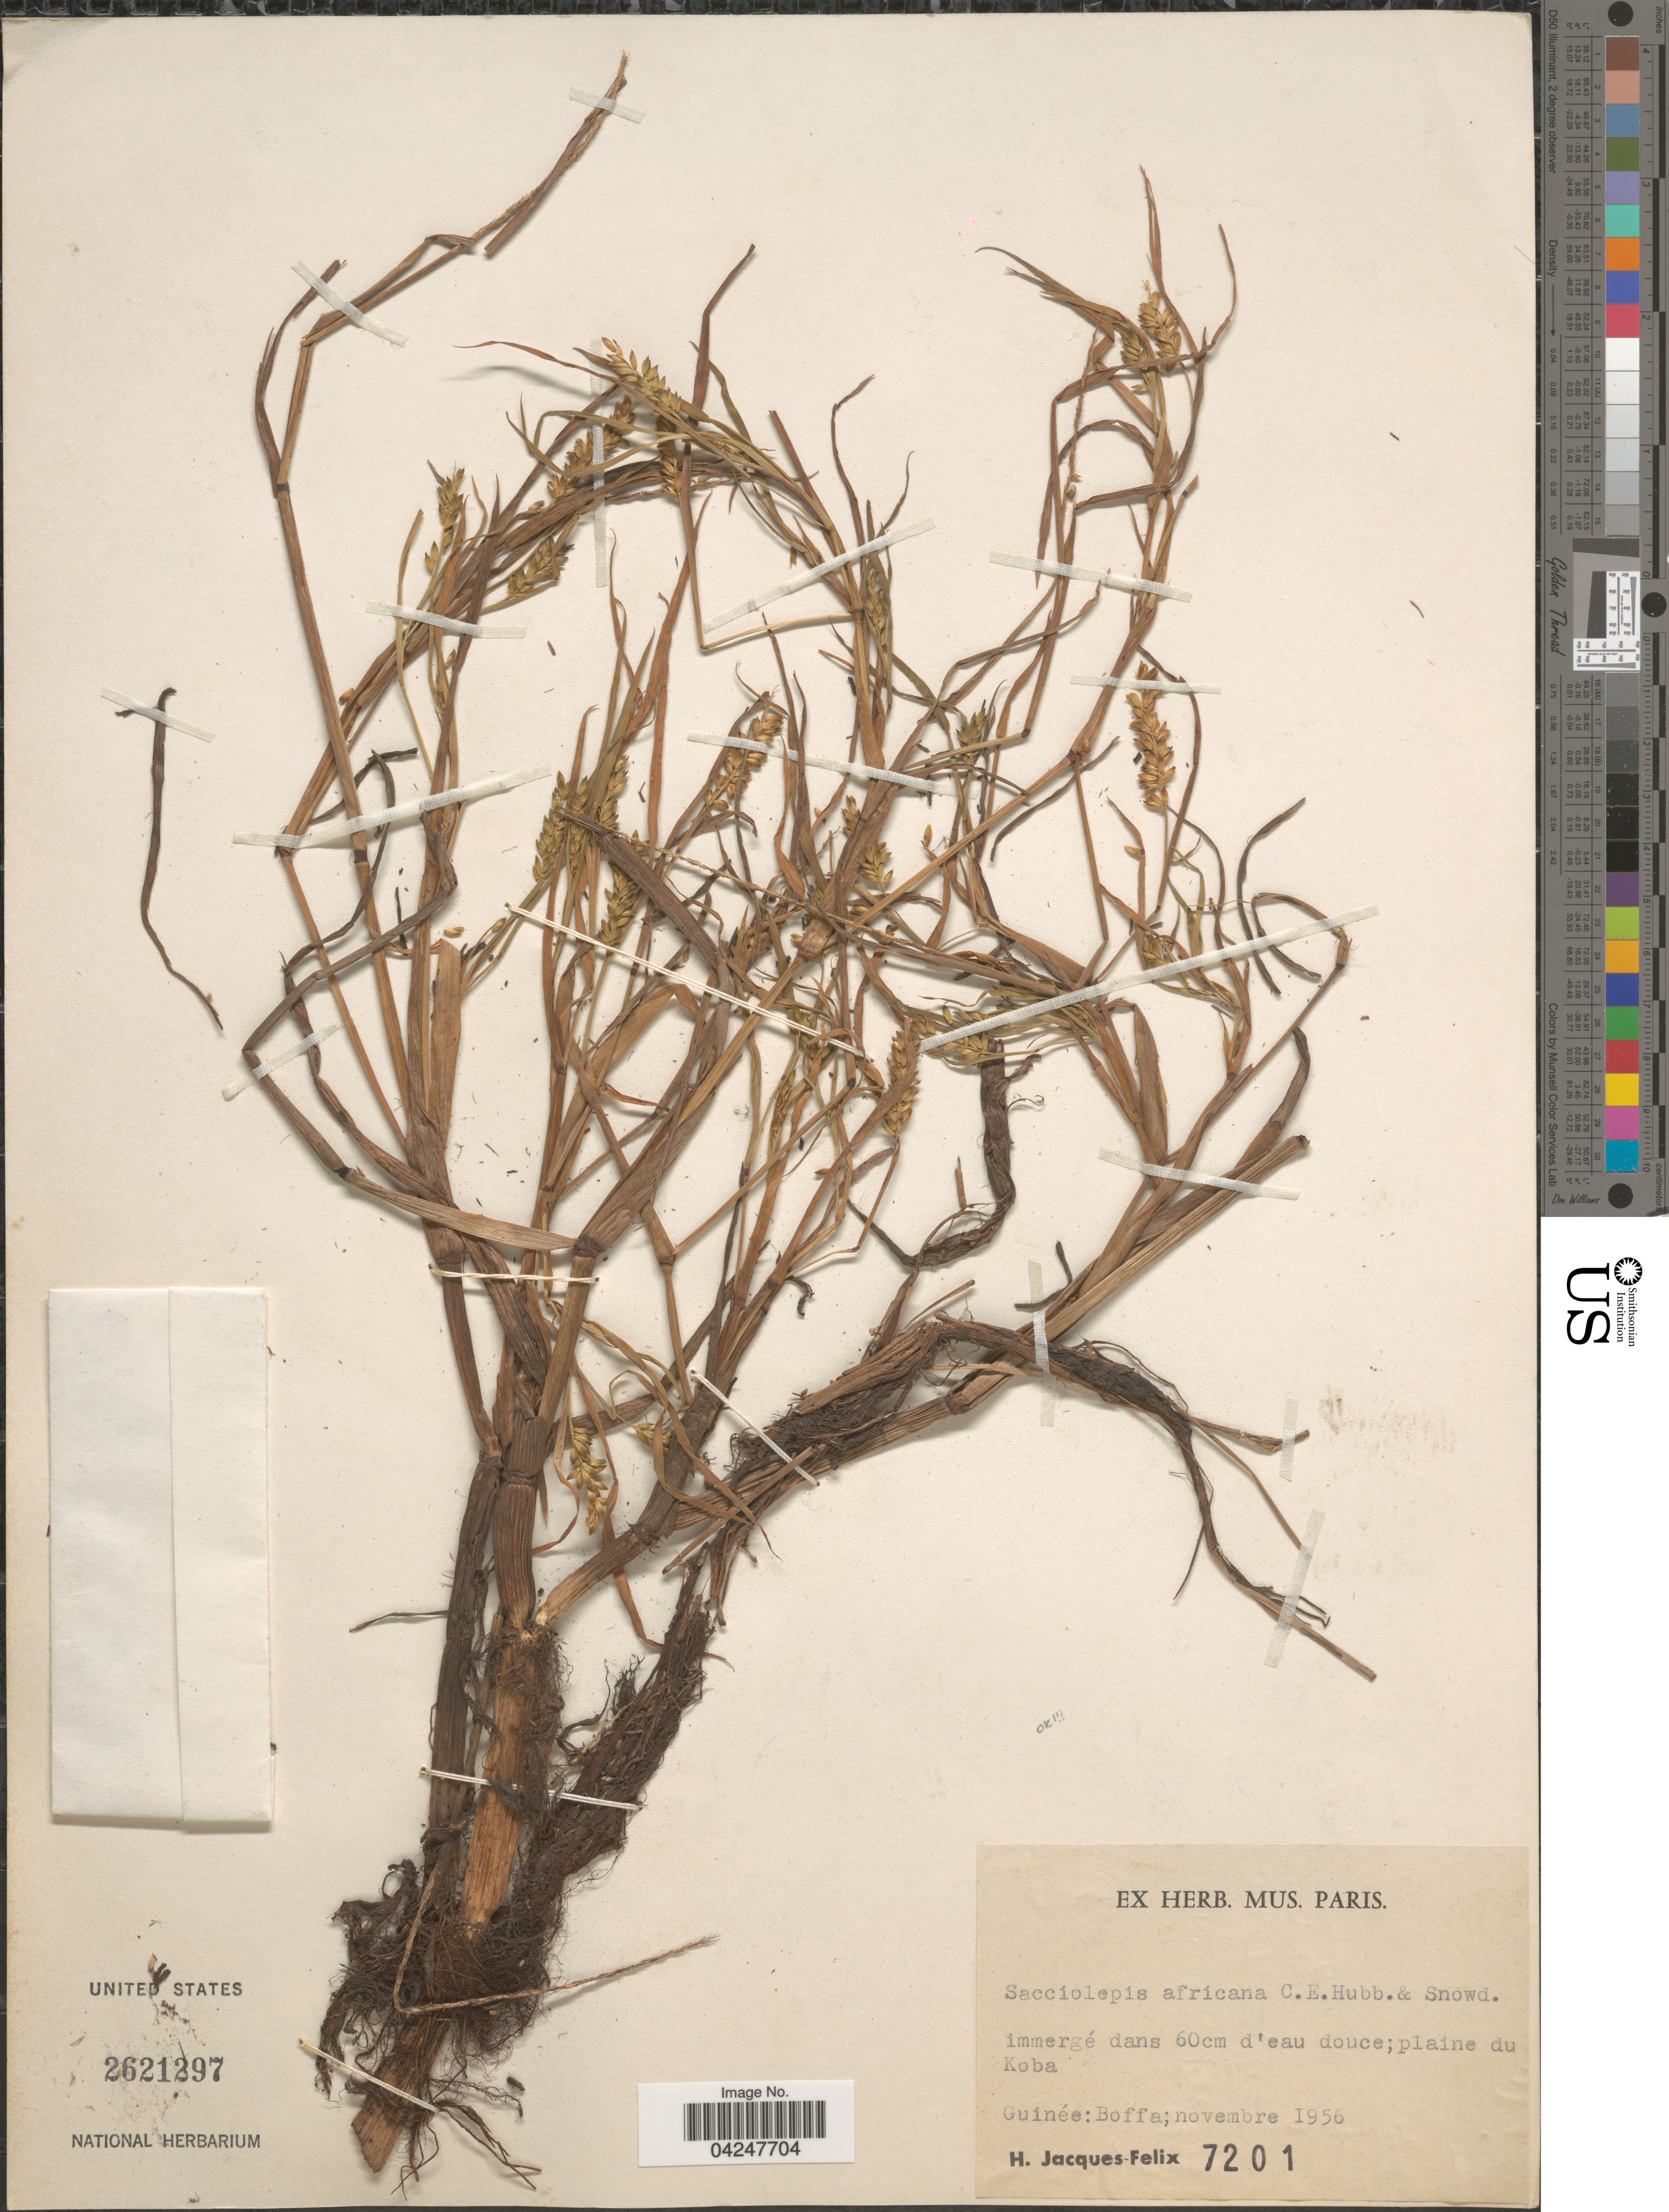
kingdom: Plantae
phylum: Tracheophyta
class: Liliopsida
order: Poales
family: Poaceae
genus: Sacciolepis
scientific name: Sacciolepis africana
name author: C. E. Hubb. & Snowden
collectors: H. Jacques-Félix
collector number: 7201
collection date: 1956-11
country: Guinea-Bissau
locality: Immergé dans 60cm d'eau douce; plaine du Koba. Guinée: Boffa.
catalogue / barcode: US 2621297